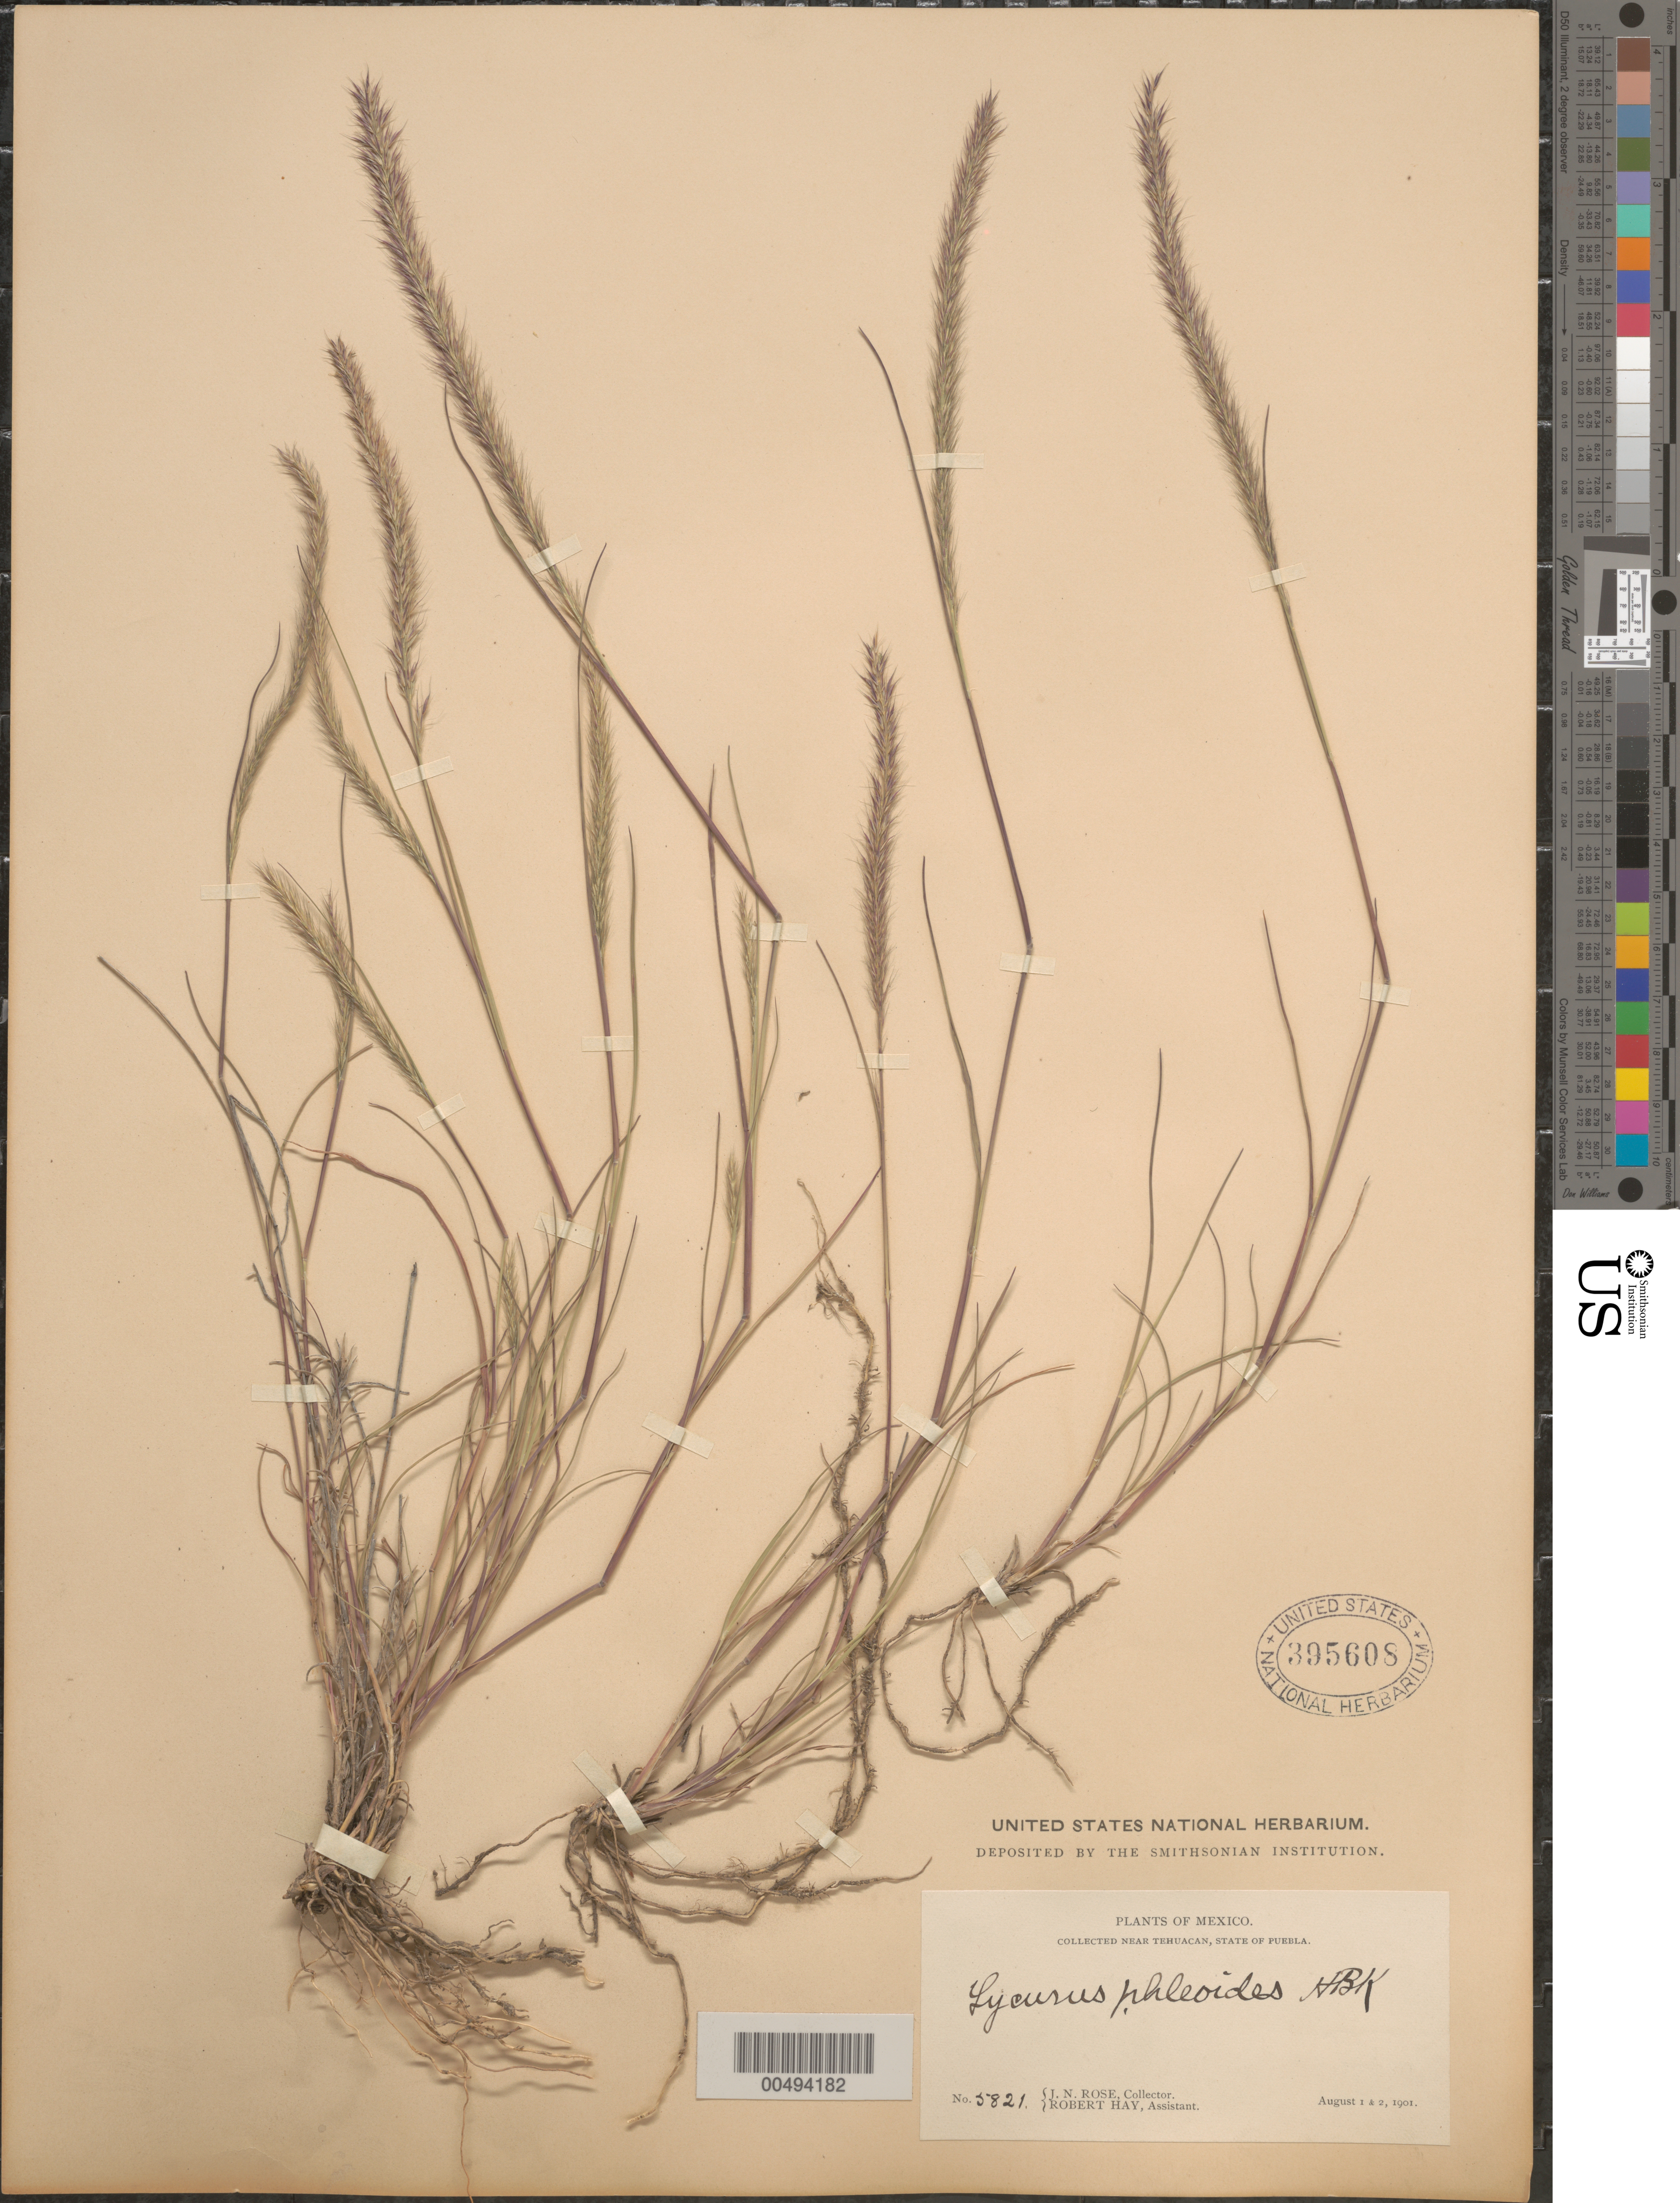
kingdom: Plantae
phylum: Tracheophyta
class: Liliopsida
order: Poales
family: Poaceae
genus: Lycurus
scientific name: Lycurus phleoides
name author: Kunth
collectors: J. N. Rose & R. H. Hay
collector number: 5821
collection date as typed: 1 Aug 1901 and 2 Aug 1901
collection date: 1901-08-01,1901-08-02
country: Mexico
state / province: Puebla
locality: Near Tehuacan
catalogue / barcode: US 395608